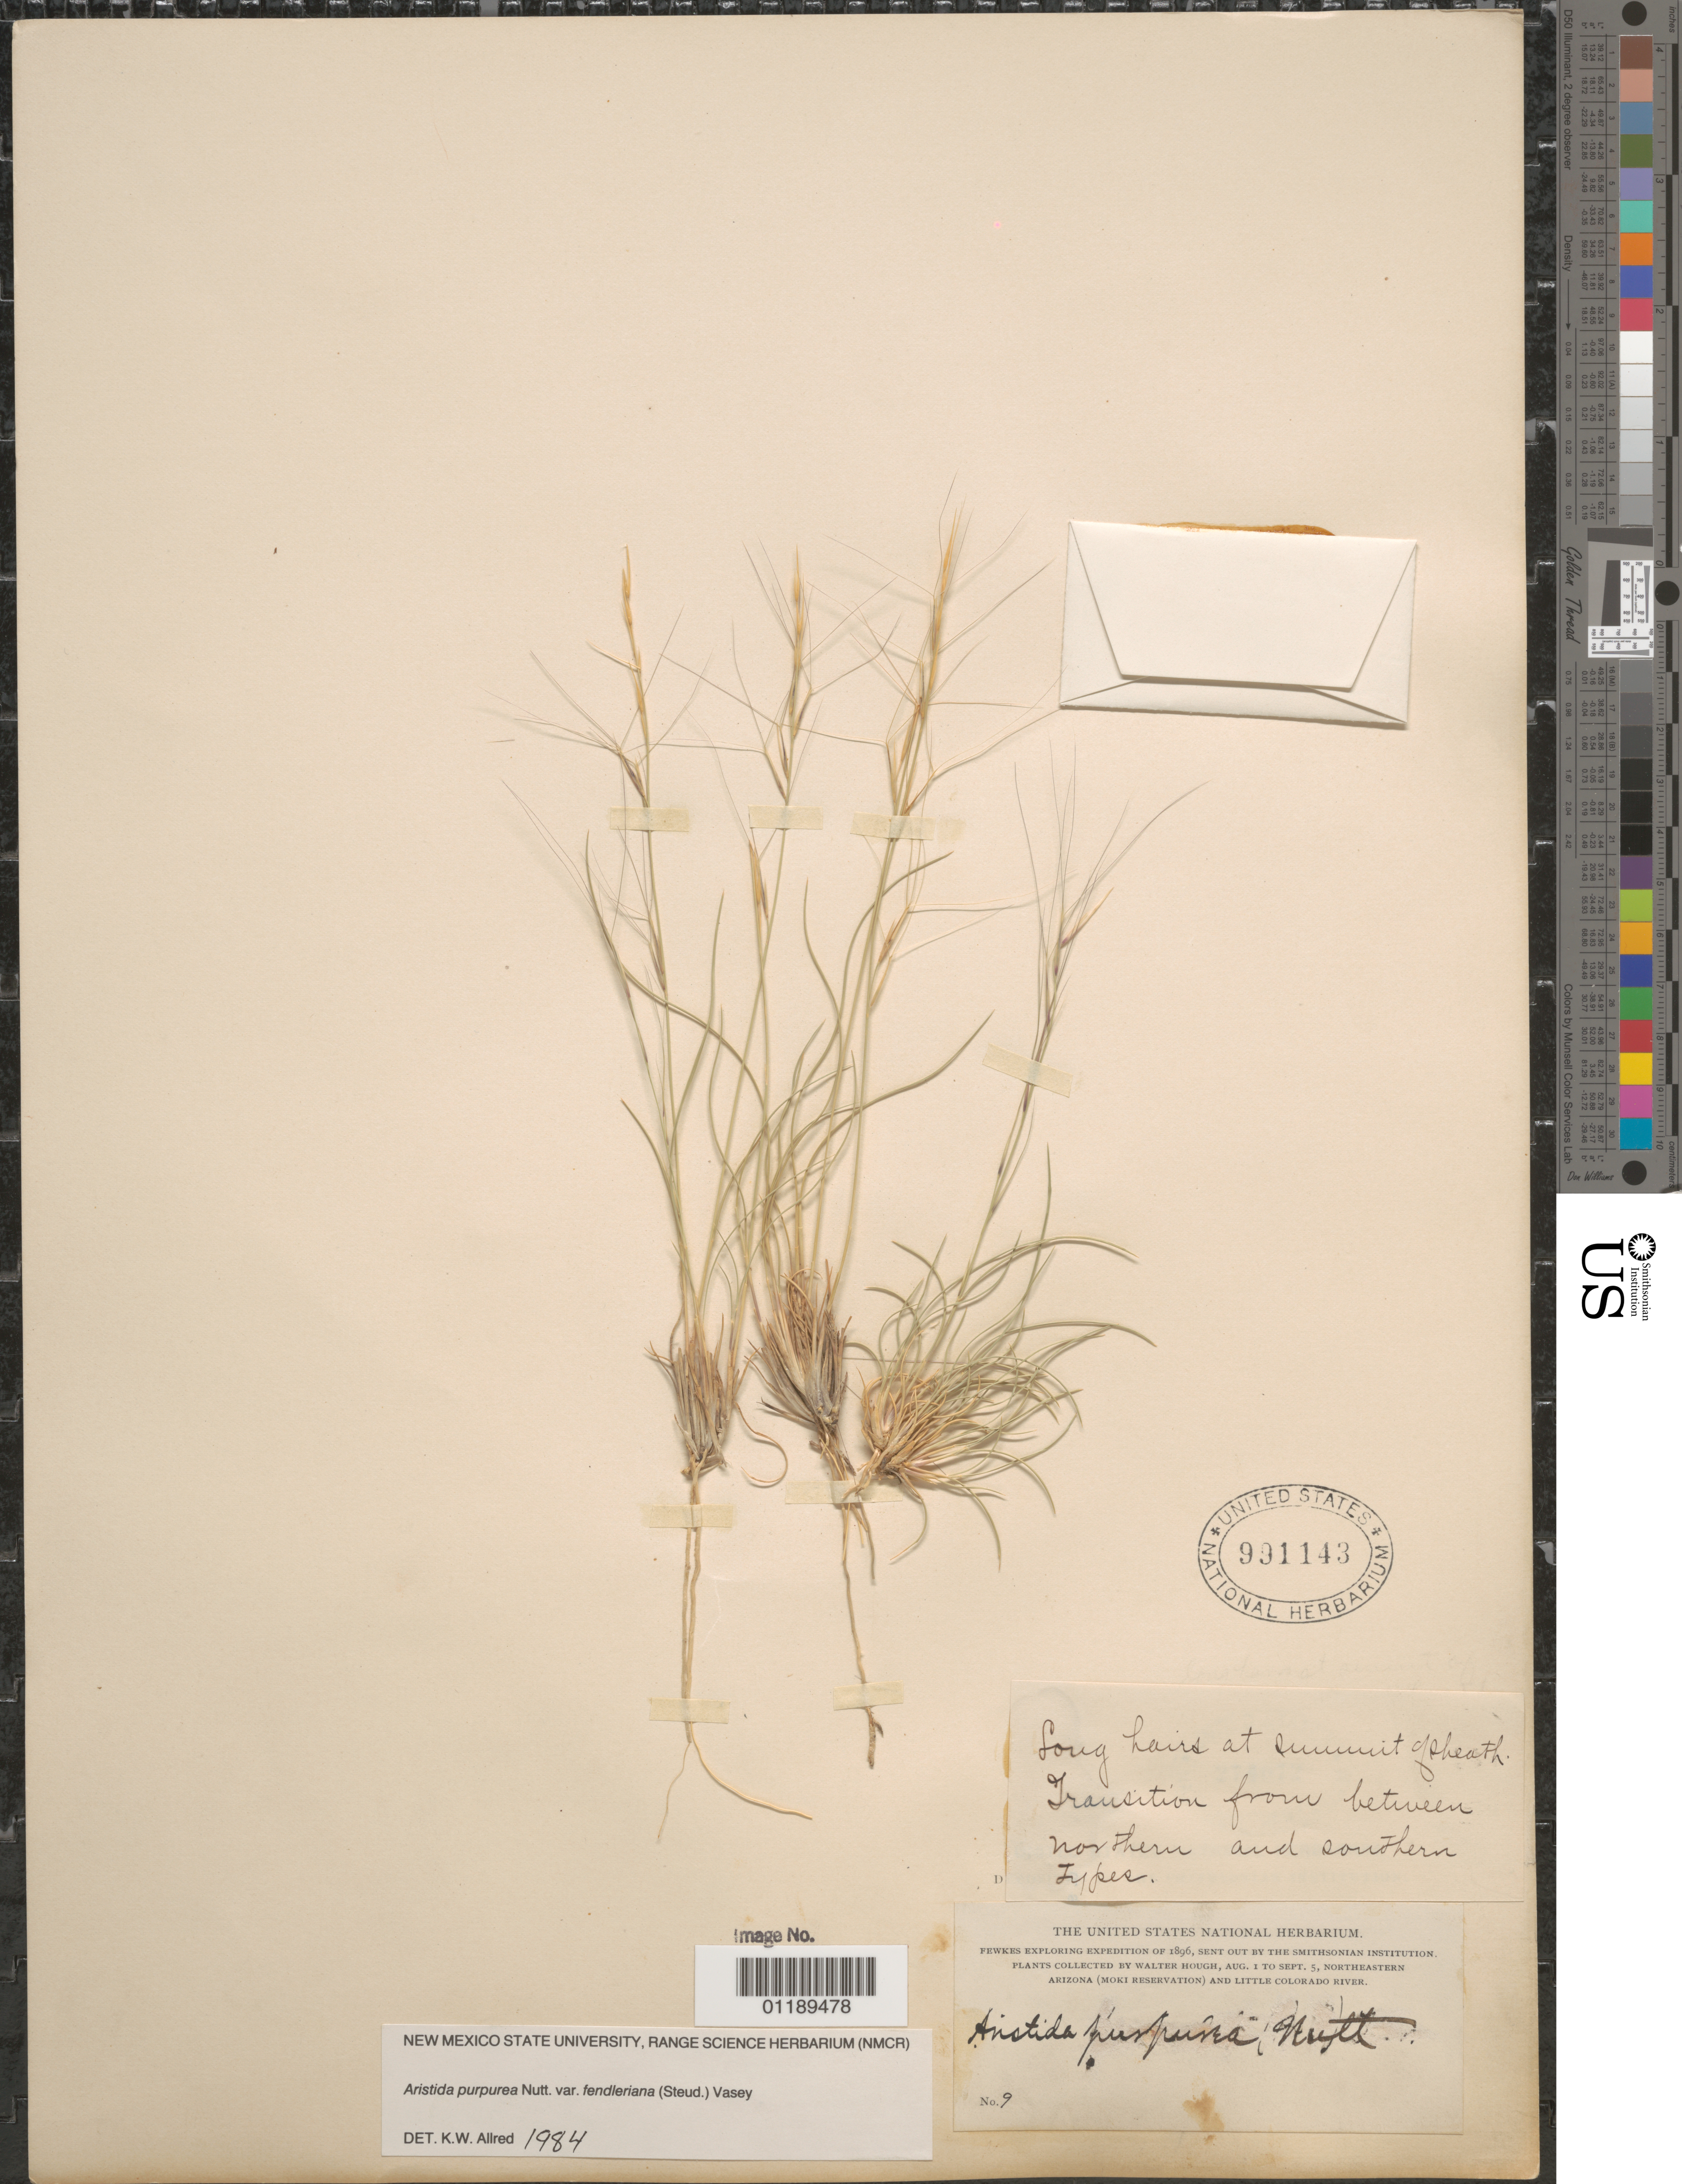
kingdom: Plantae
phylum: Tracheophyta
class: Liliopsida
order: Poales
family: Poaceae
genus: Aristida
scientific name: Aristida purpurea var. fendleriana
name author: (Steud.) Vasey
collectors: W. Hough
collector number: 9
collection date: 1896-08-01/1896-09-05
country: United States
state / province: Arizona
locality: Moki Reservation and Little Colorado River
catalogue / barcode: US 991143